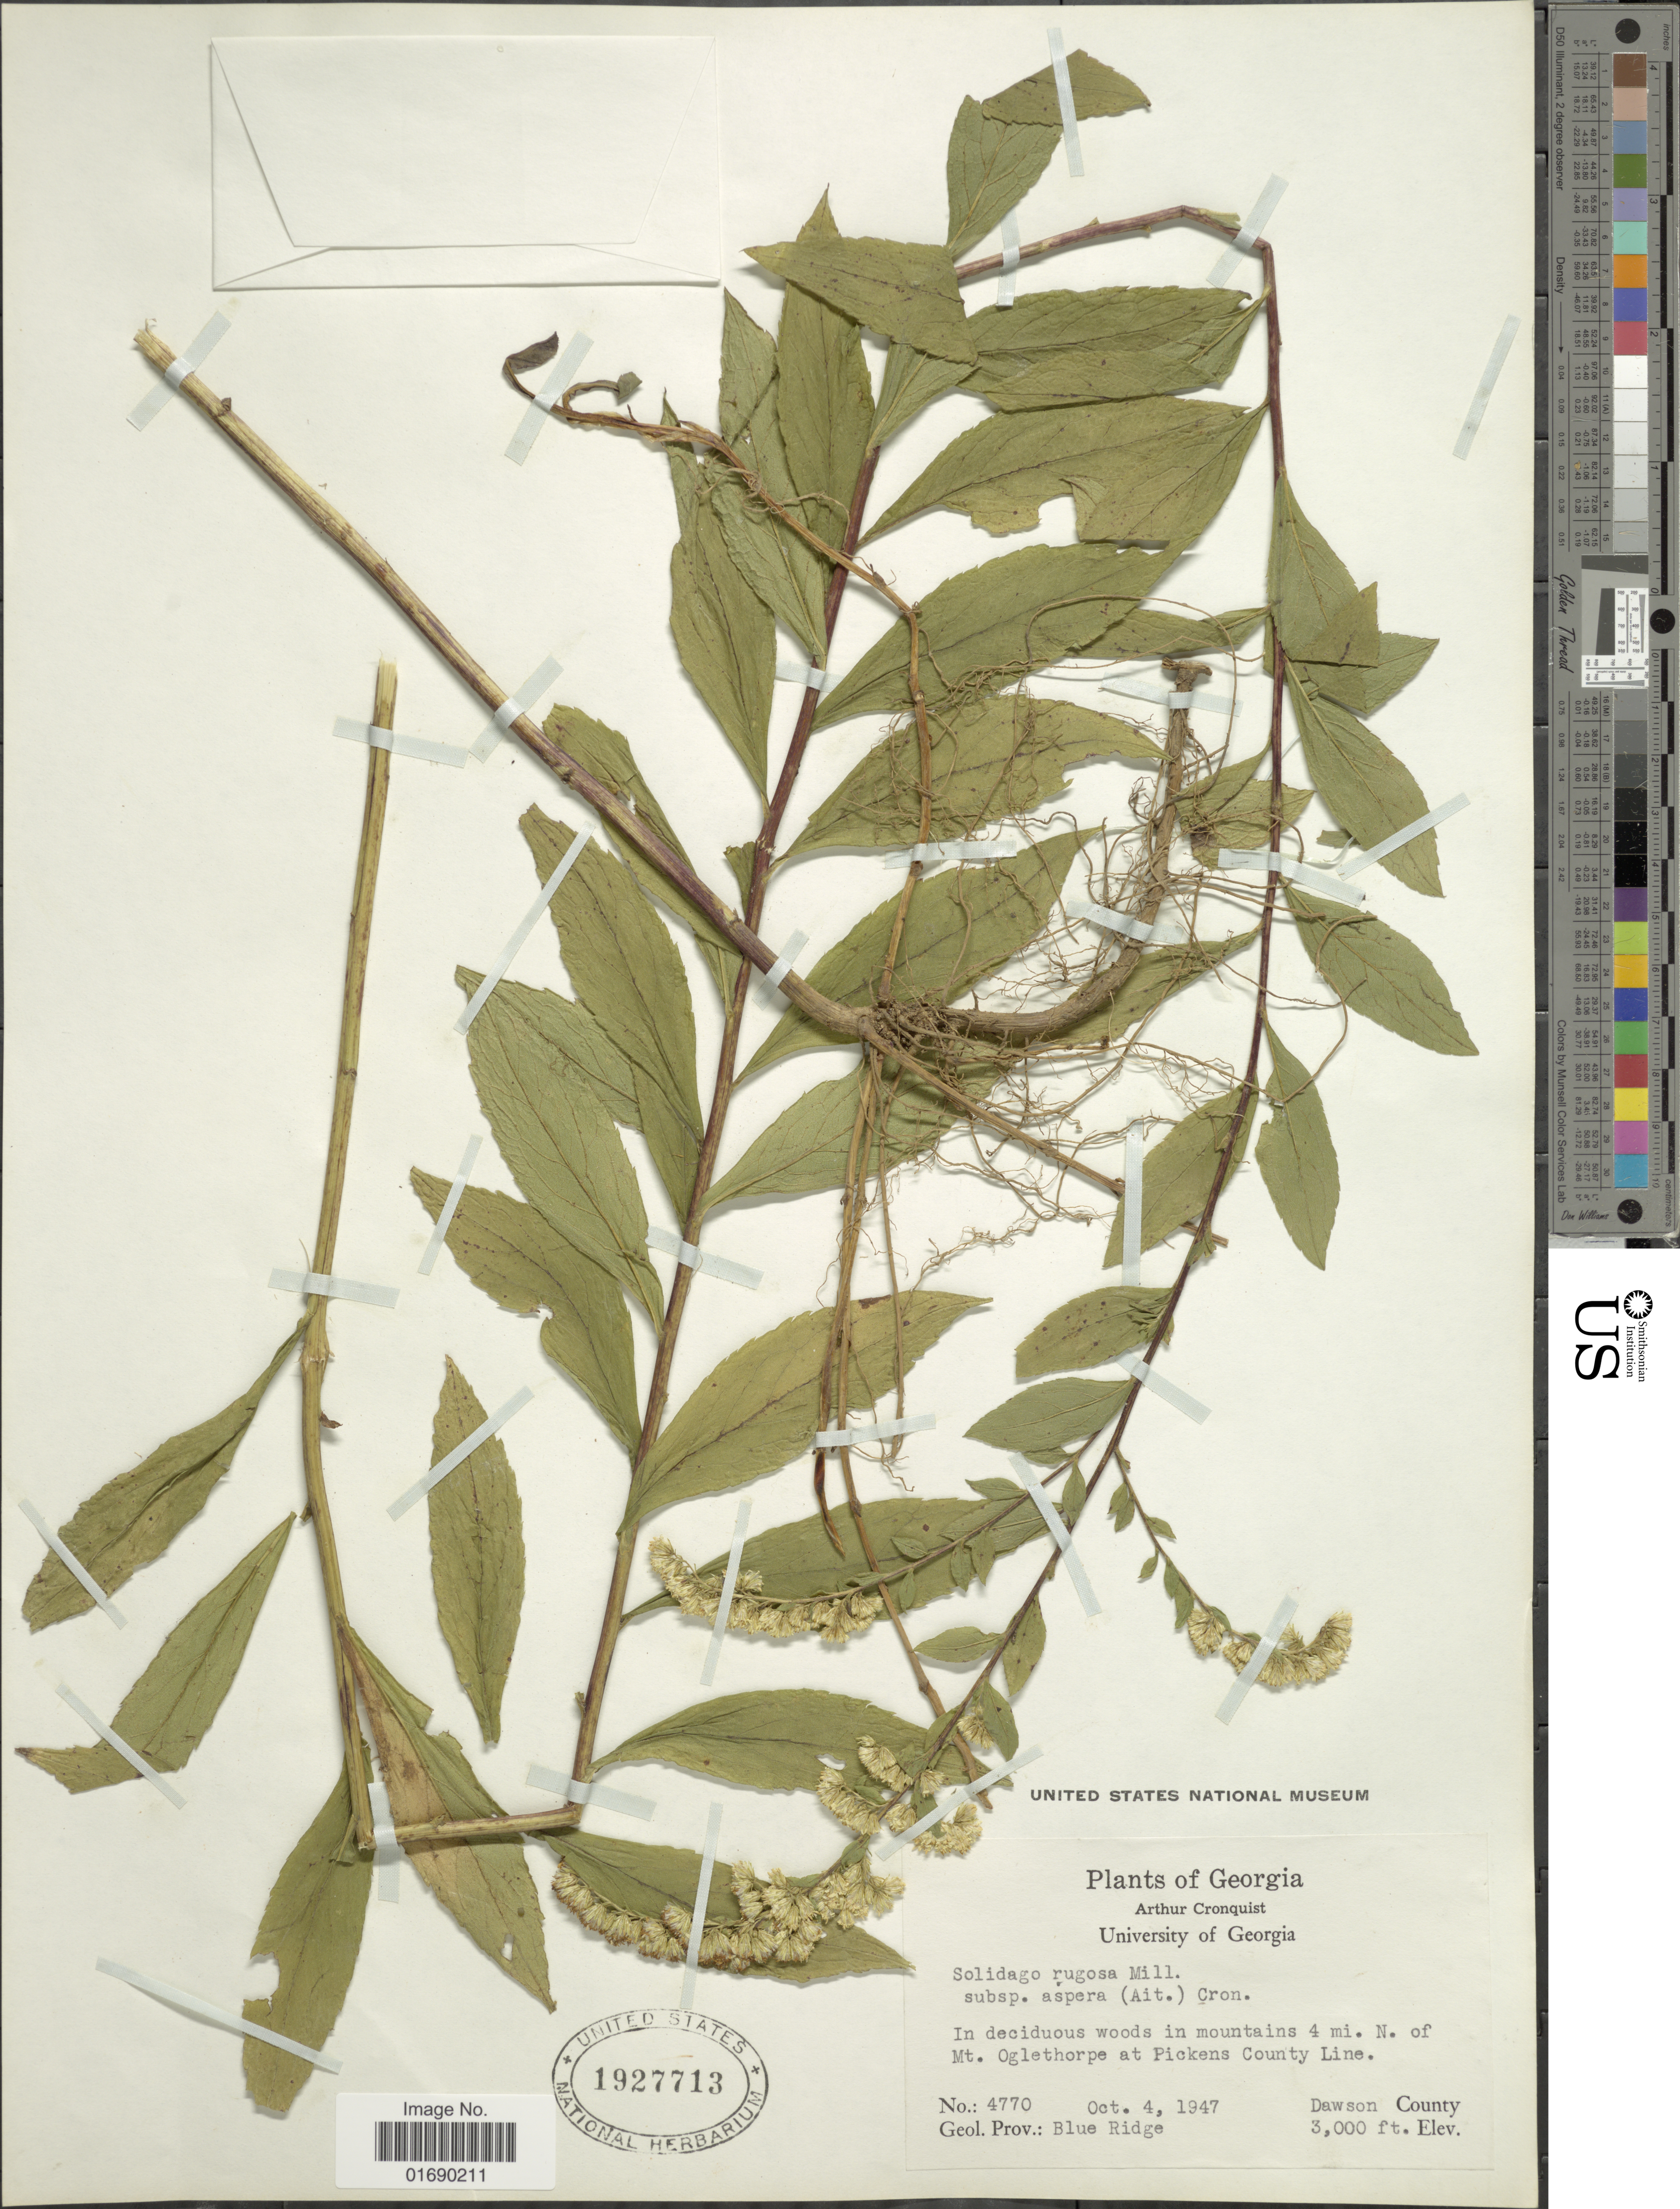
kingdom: Plantae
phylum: Tracheophyta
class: Magnoliopsida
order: Asterales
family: Asteraceae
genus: Solidago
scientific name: Solidago rugosa var. aspera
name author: (Aiton) Cronq.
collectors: A. J. Cronquist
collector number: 4770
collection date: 1947-10-04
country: United States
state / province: Georgia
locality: In deciduous woods in mountains 4 mi. N. of Mt Oglethorpe at Pickens County Line, Dawson County, Geol. Prov.: Blue Ridge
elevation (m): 914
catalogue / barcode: US 1927713